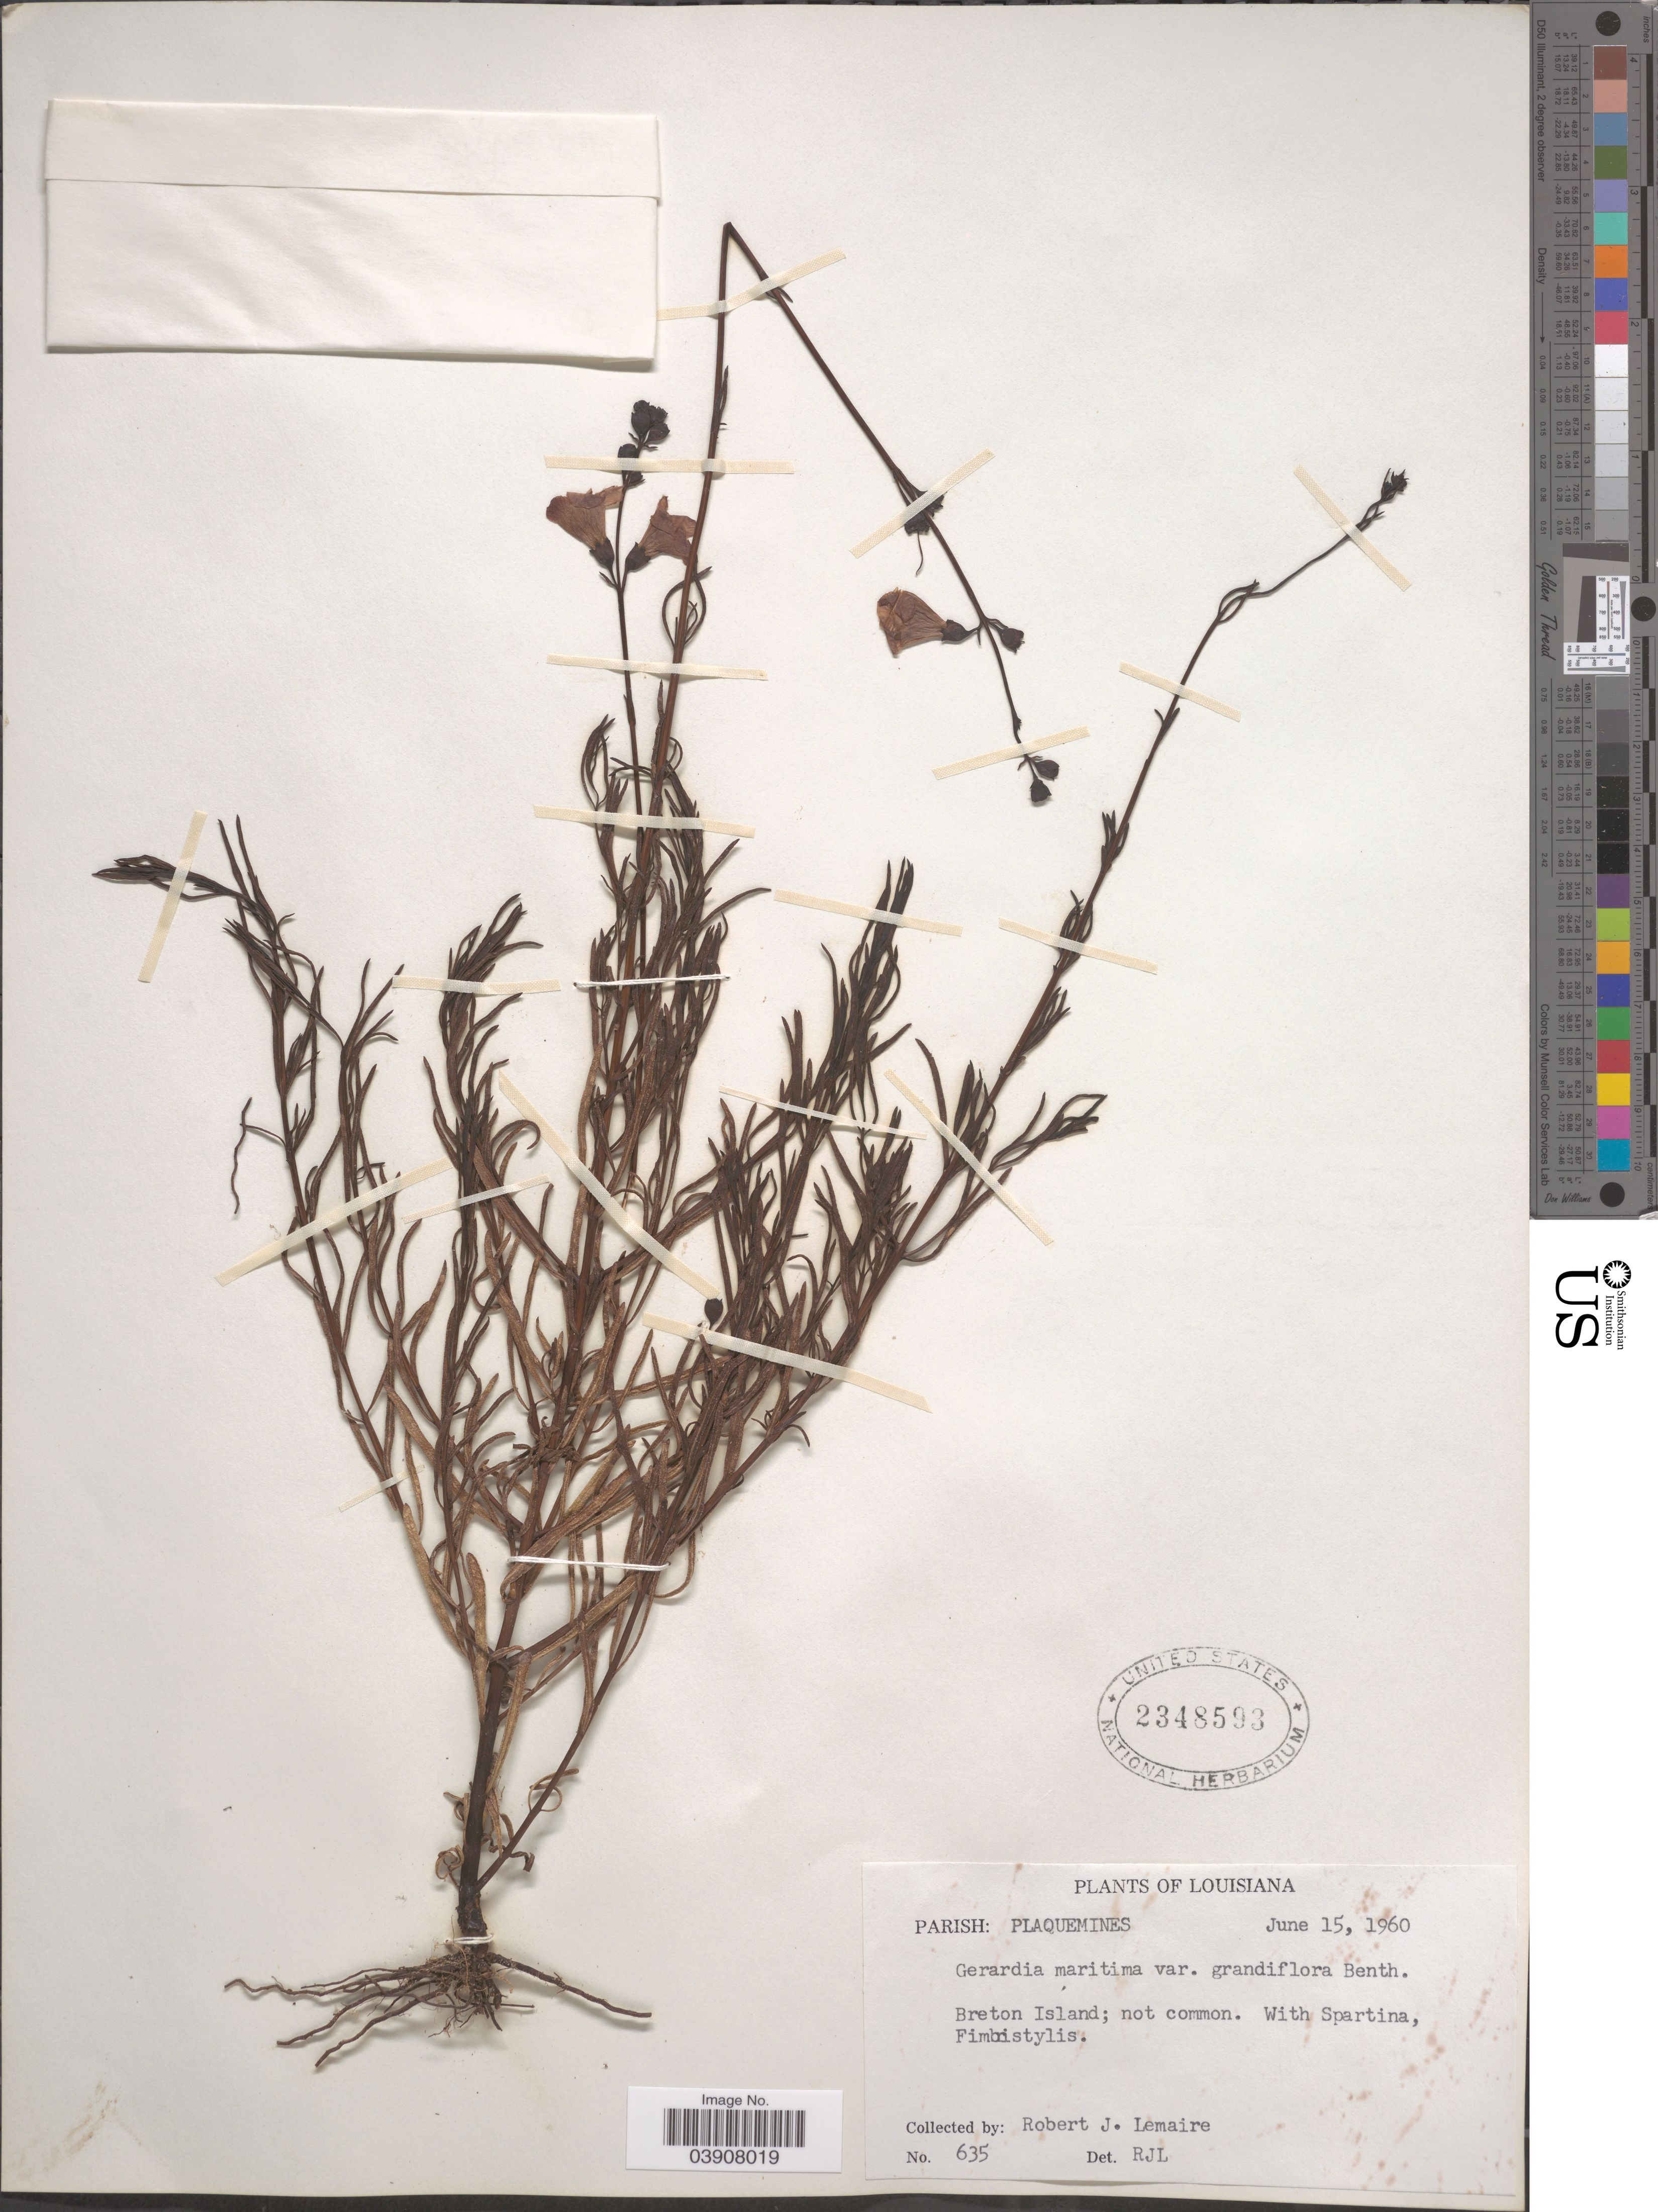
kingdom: Plantae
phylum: Tracheophyta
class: Magnoliopsida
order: Lamiales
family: Orobanchaceae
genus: Agalinis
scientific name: Agalinis maritima var. grandiflora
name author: (Benth.) Pennell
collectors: R. J. Lemaire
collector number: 635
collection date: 1960-06-15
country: United States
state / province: Louisiana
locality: Parish: Plaquemines. Breton Island.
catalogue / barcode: US 2348593